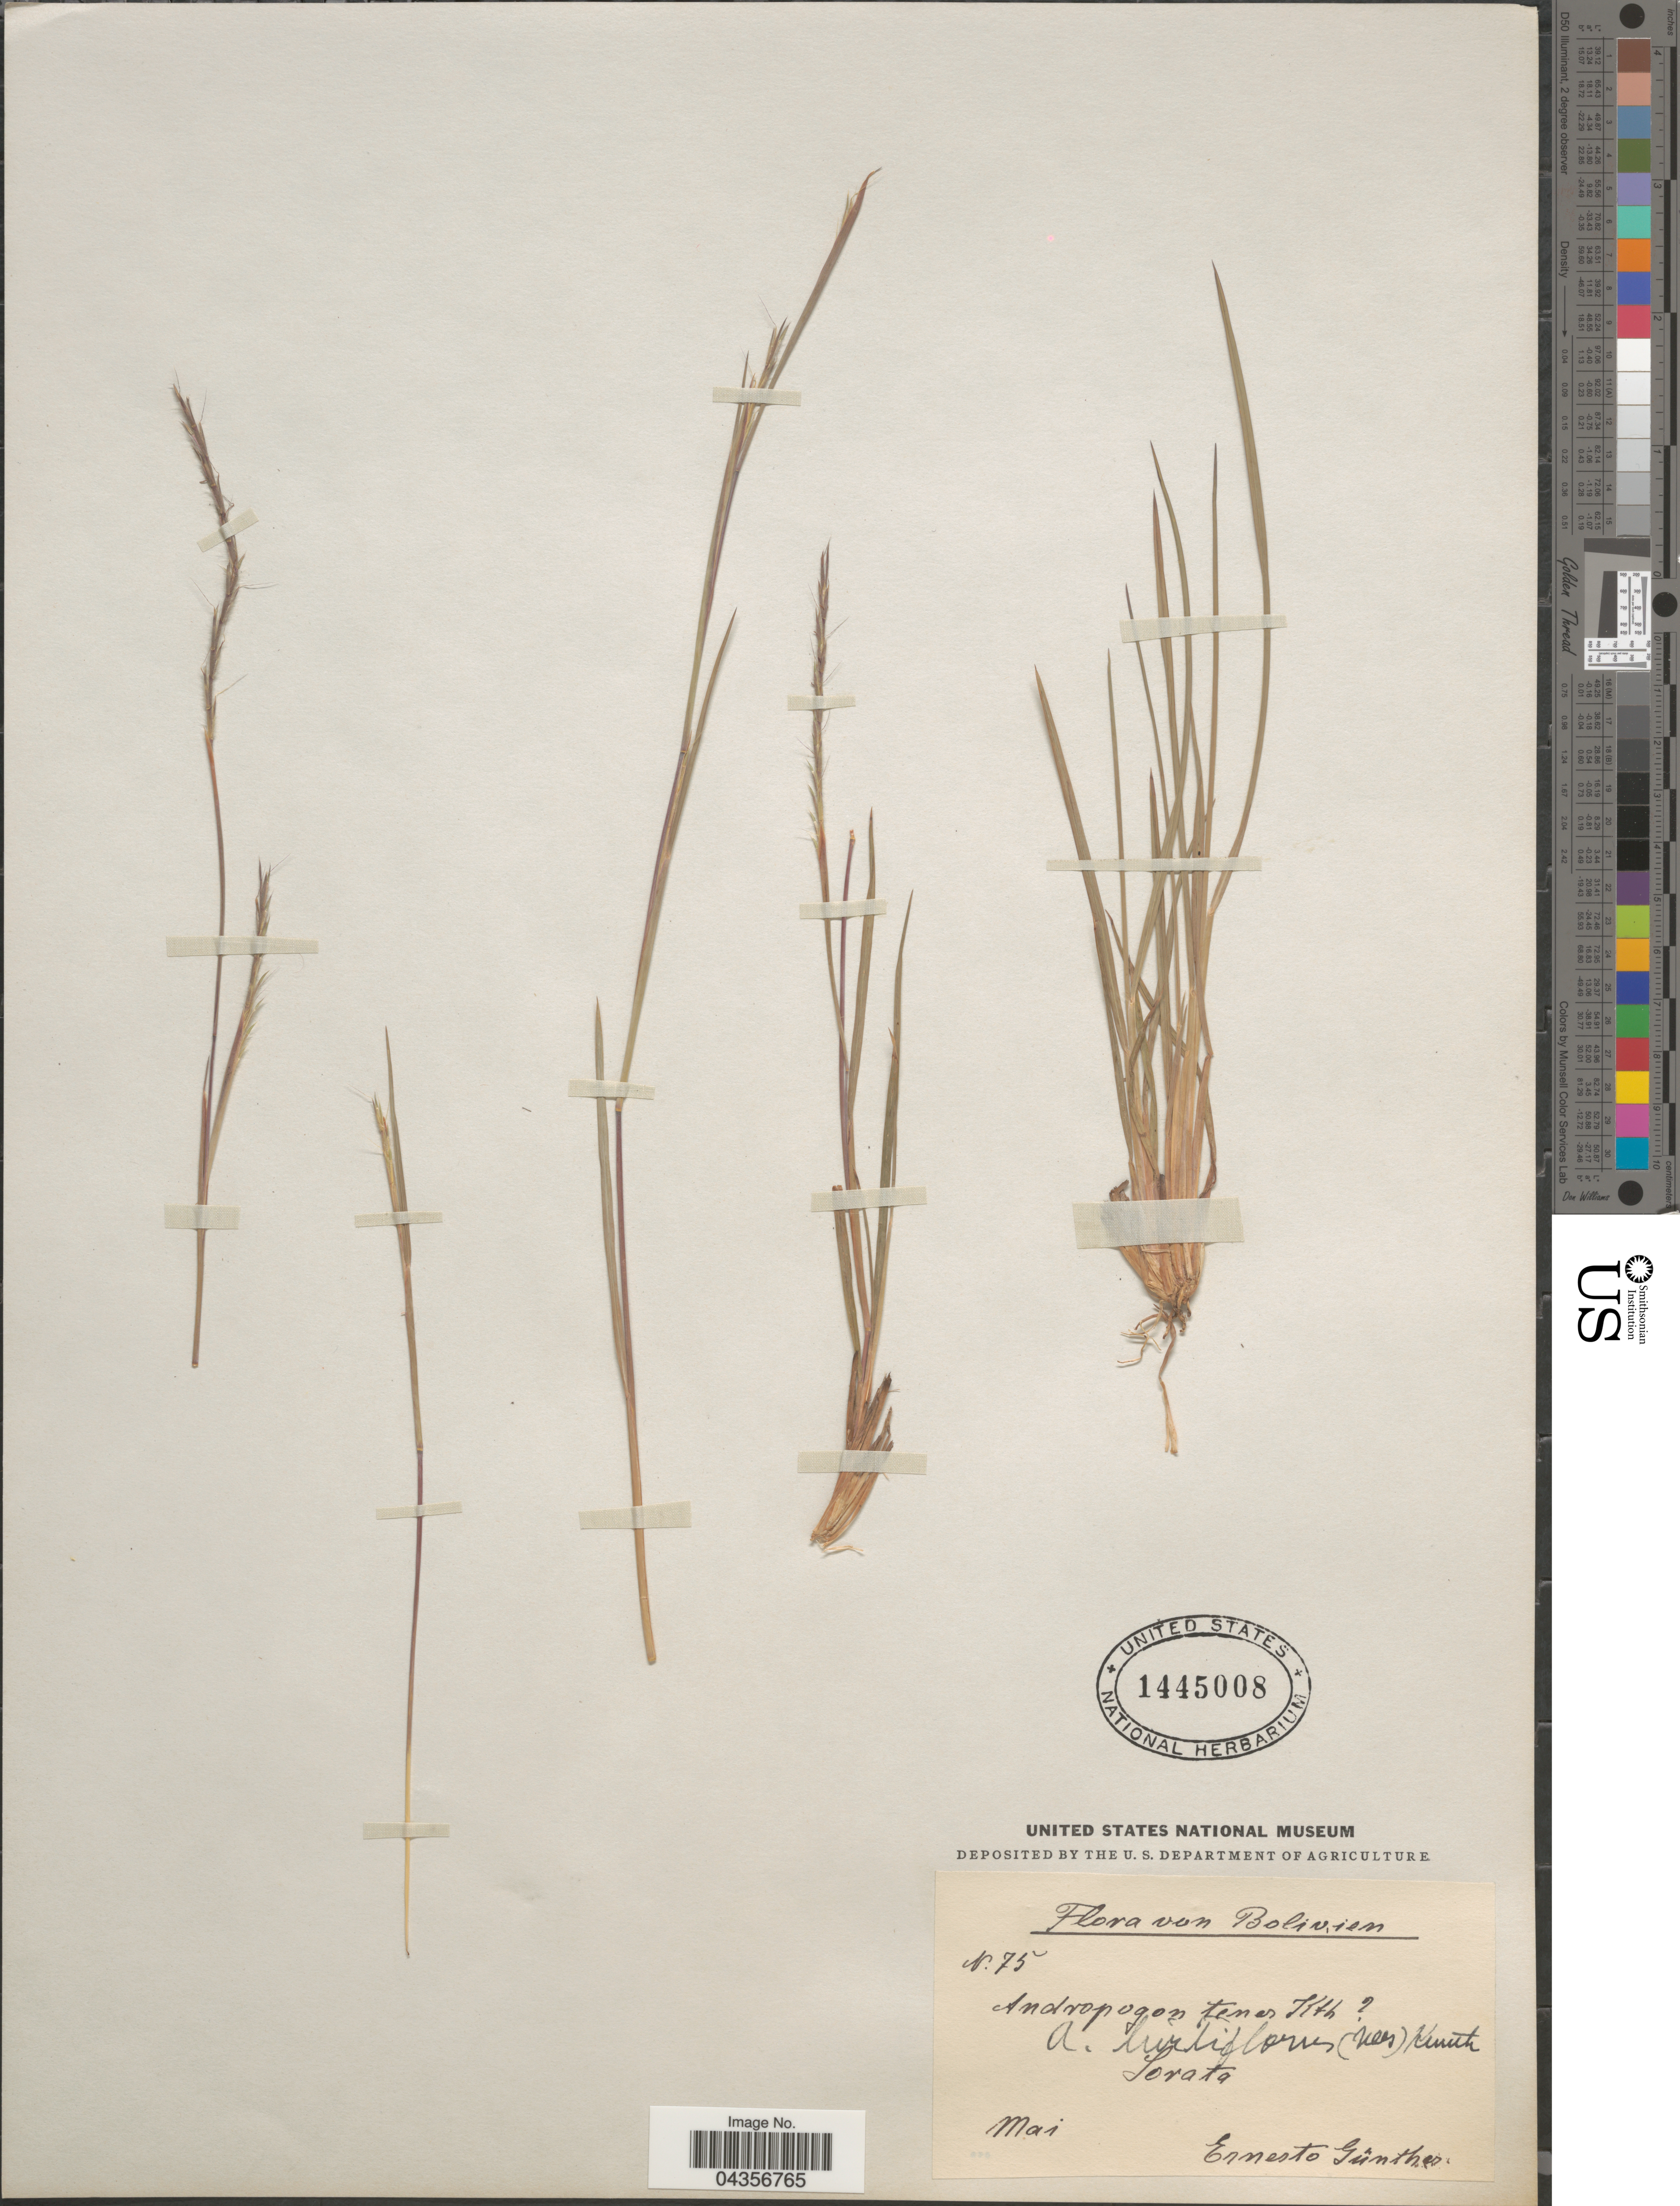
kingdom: Plantae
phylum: Tracheophyta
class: Liliopsida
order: Poales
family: Poaceae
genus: Schizachyrium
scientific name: Schizachyrium sanguineum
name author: (Retz.) Alston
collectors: E. Gunther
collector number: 75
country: Bolivia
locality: Sorata.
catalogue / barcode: US 1445008